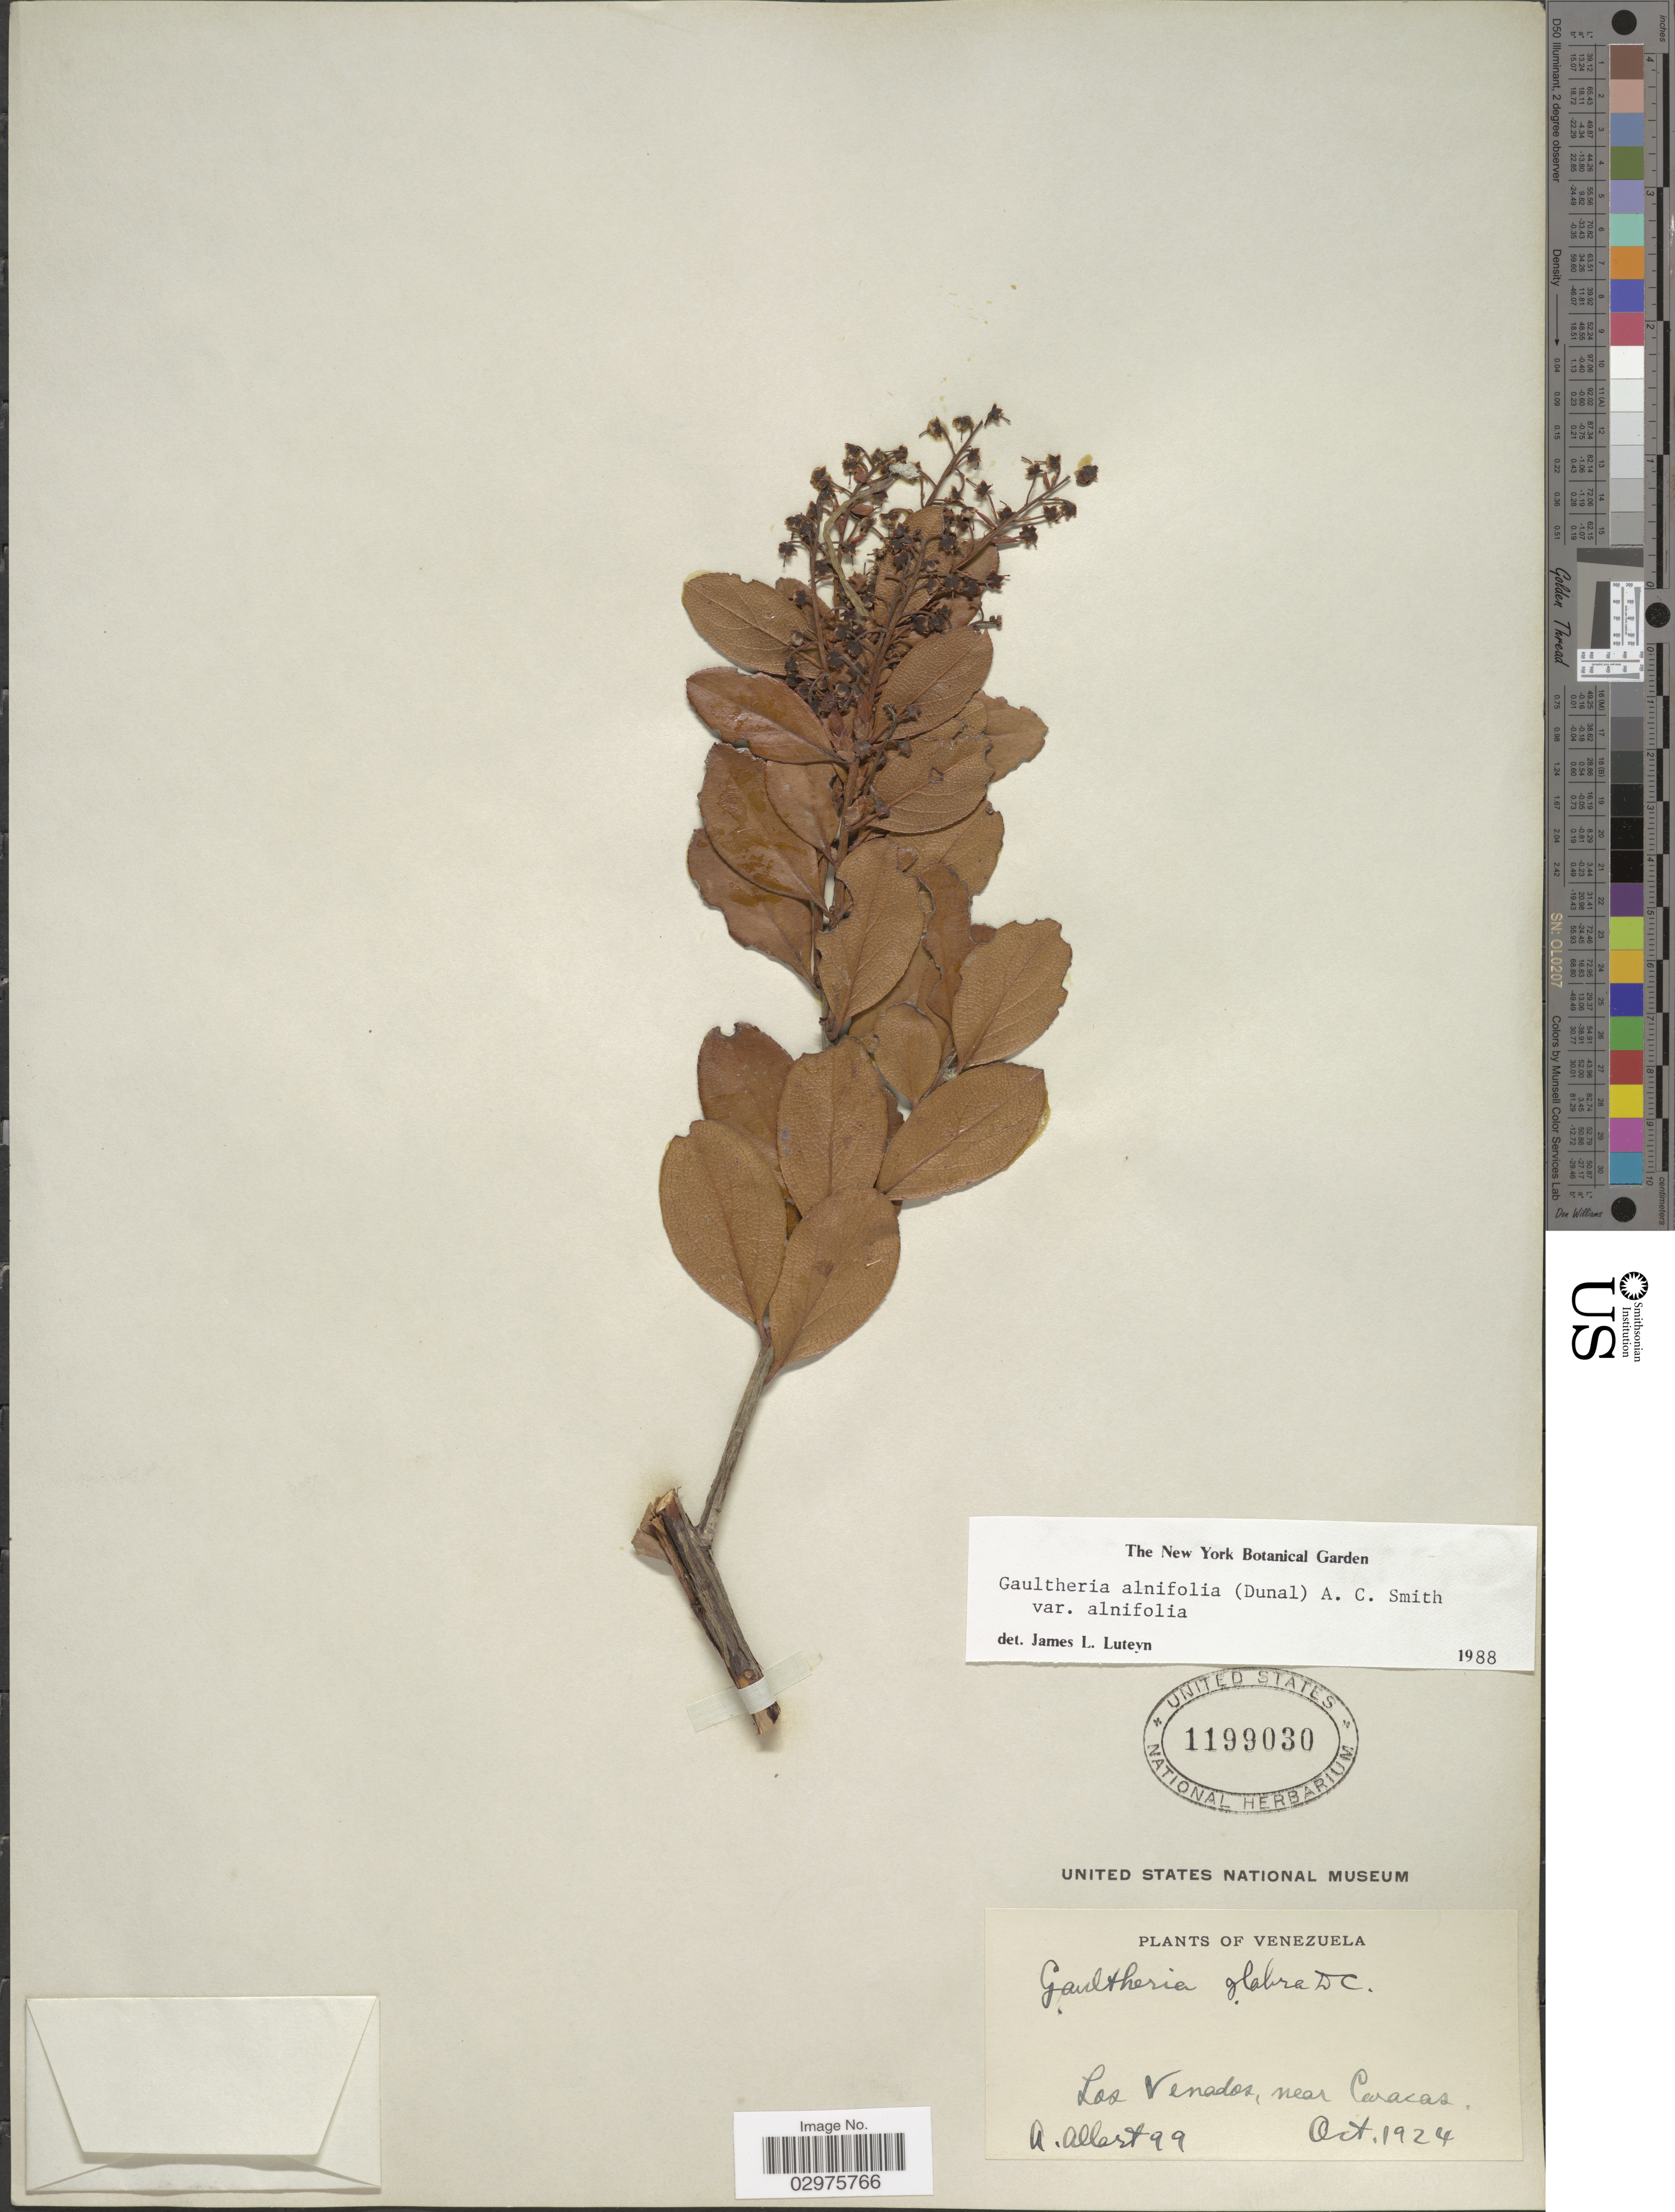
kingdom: Plantae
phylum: Tracheophyta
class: Magnoliopsida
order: Ericales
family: Ericaceae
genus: Gaultheria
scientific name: Gaultheria alnifolia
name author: (Dunal) A.C. Sm.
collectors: A. Allart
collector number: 99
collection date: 1924-10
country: Venezuela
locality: Los Venados, near Caracas.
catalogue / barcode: US 1199030